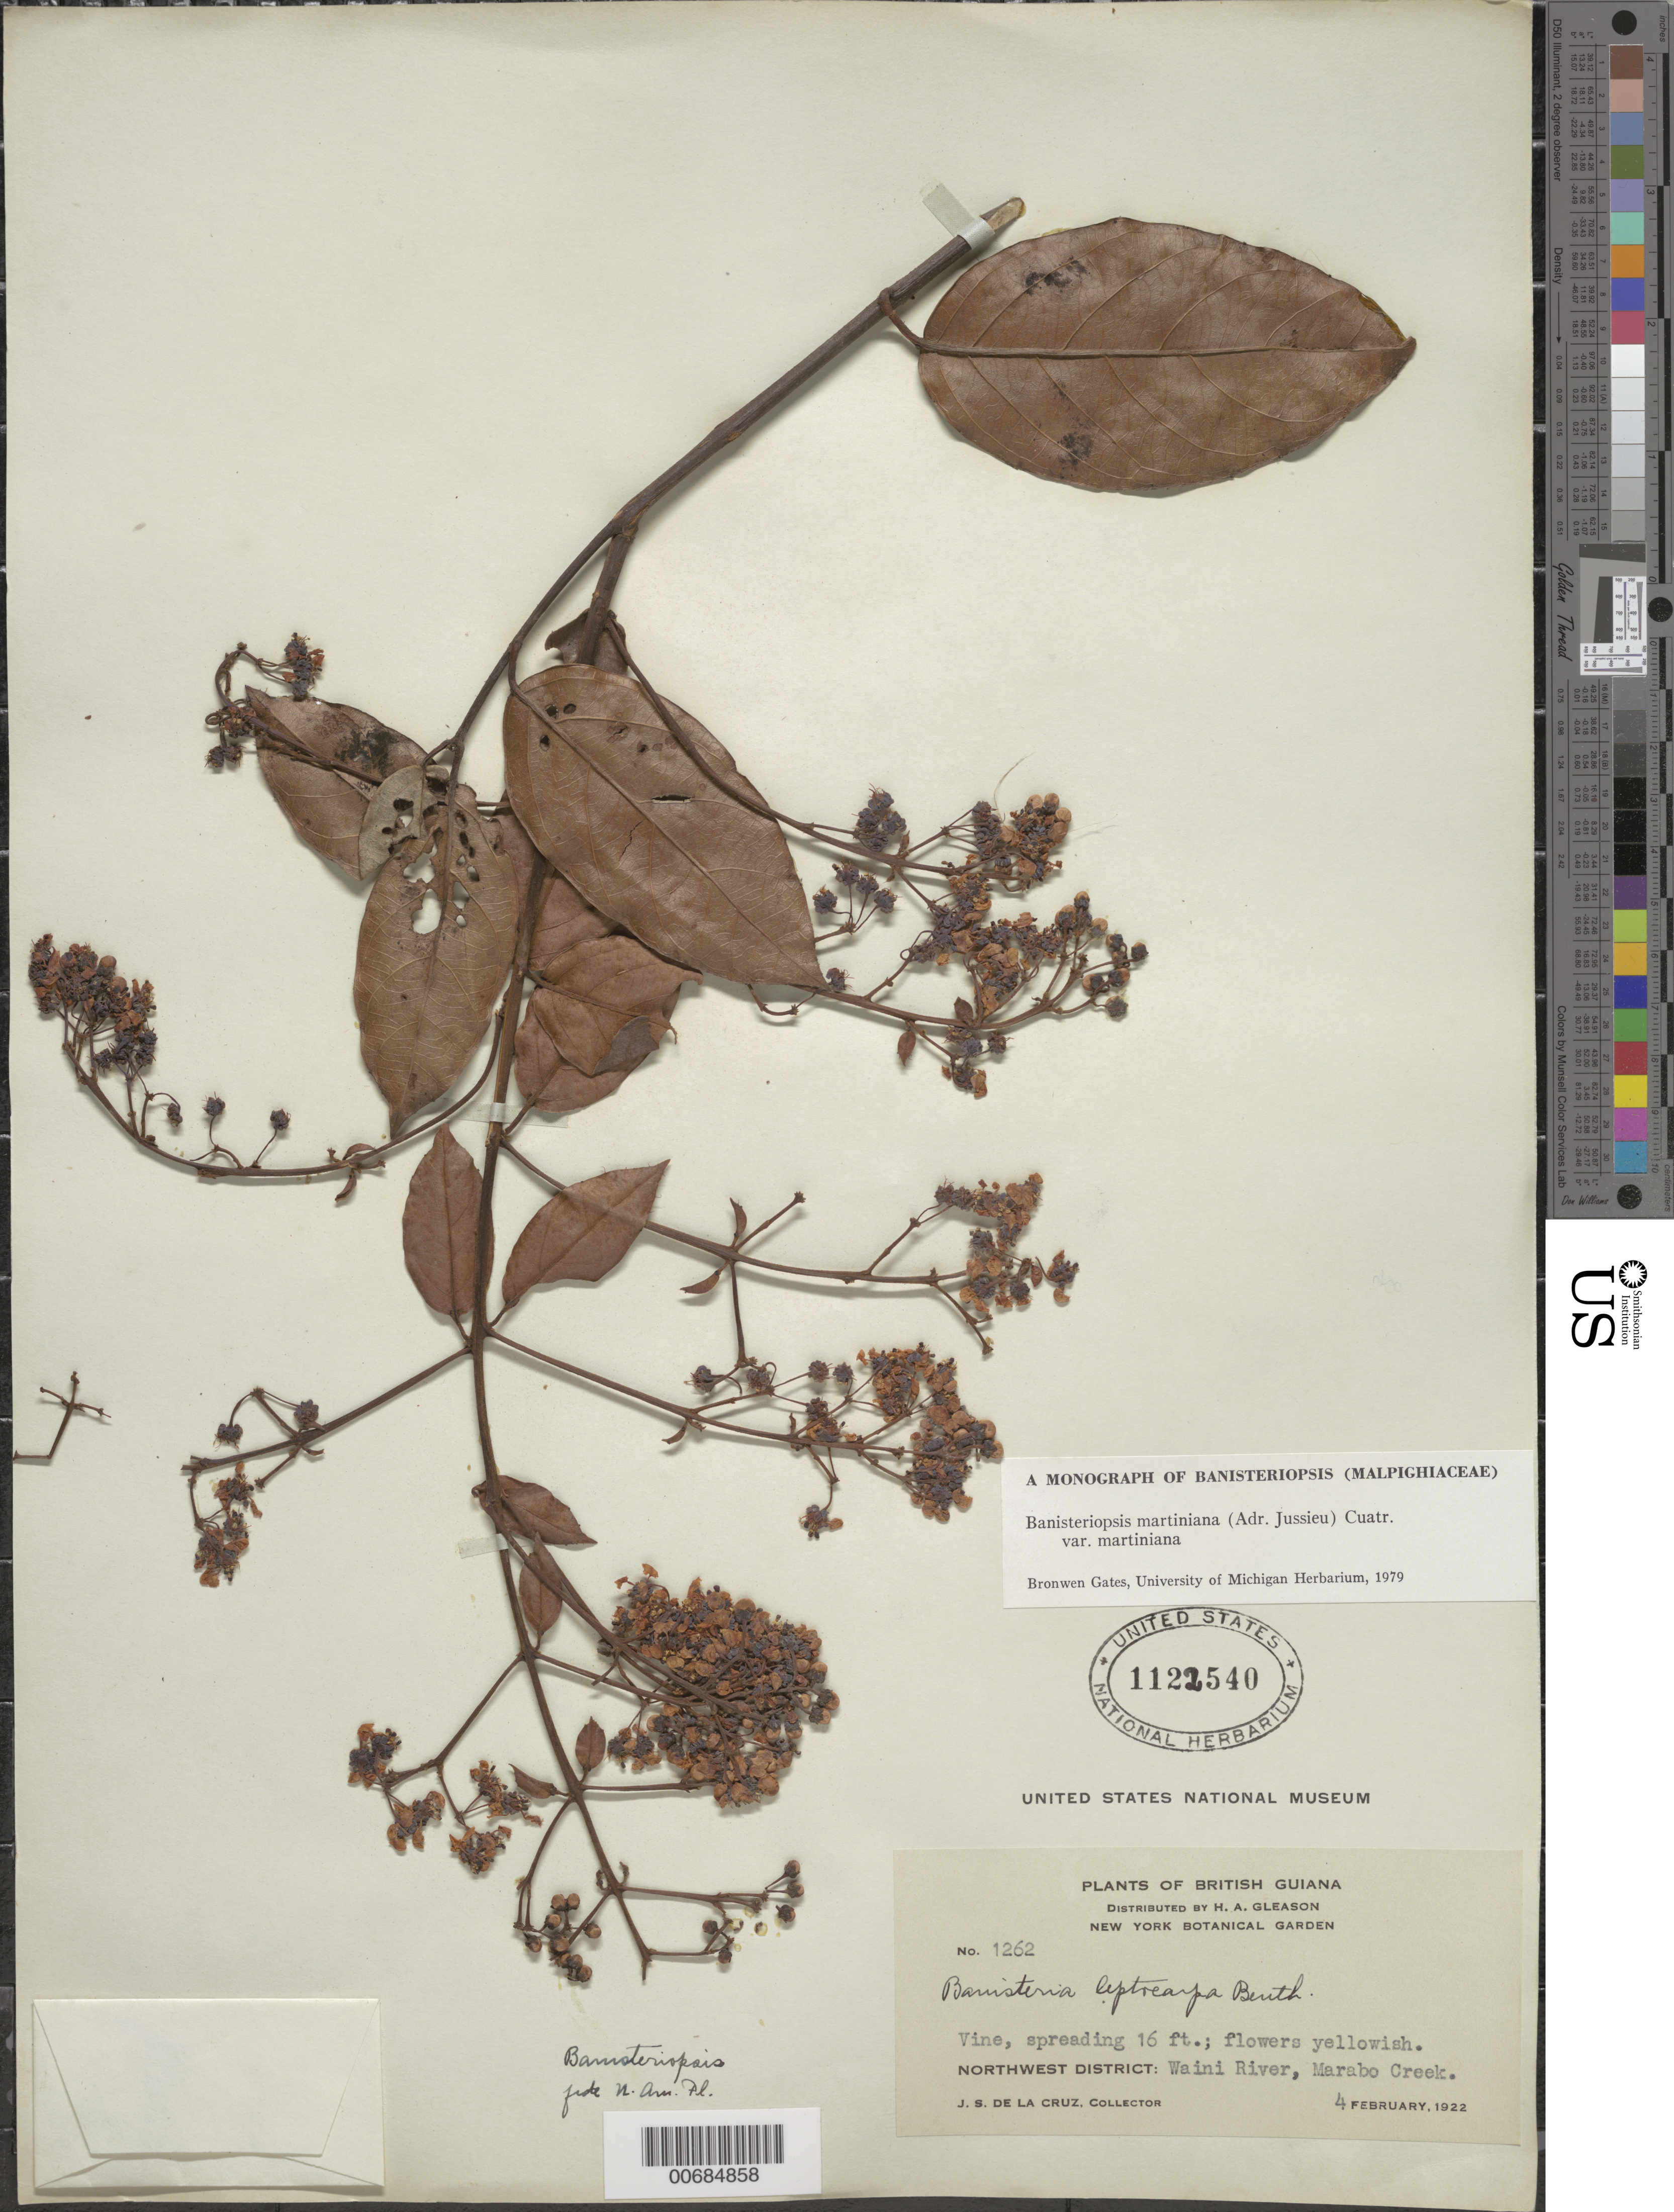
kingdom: Plantae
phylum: Tracheophyta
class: Magnoliopsida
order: Malpighiales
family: Malpighiaceae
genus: Banisteriopsis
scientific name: Banisteriopsis martiniana var. martiniana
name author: (A. Juss.) Cuatrec.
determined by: Gates, B.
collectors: J. S. de la Cruz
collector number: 1262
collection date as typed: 4-Feb-22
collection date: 1922-02-04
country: Guyana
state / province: Barima-Waini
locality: Waini River, Marabo Creek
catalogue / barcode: US 1122540